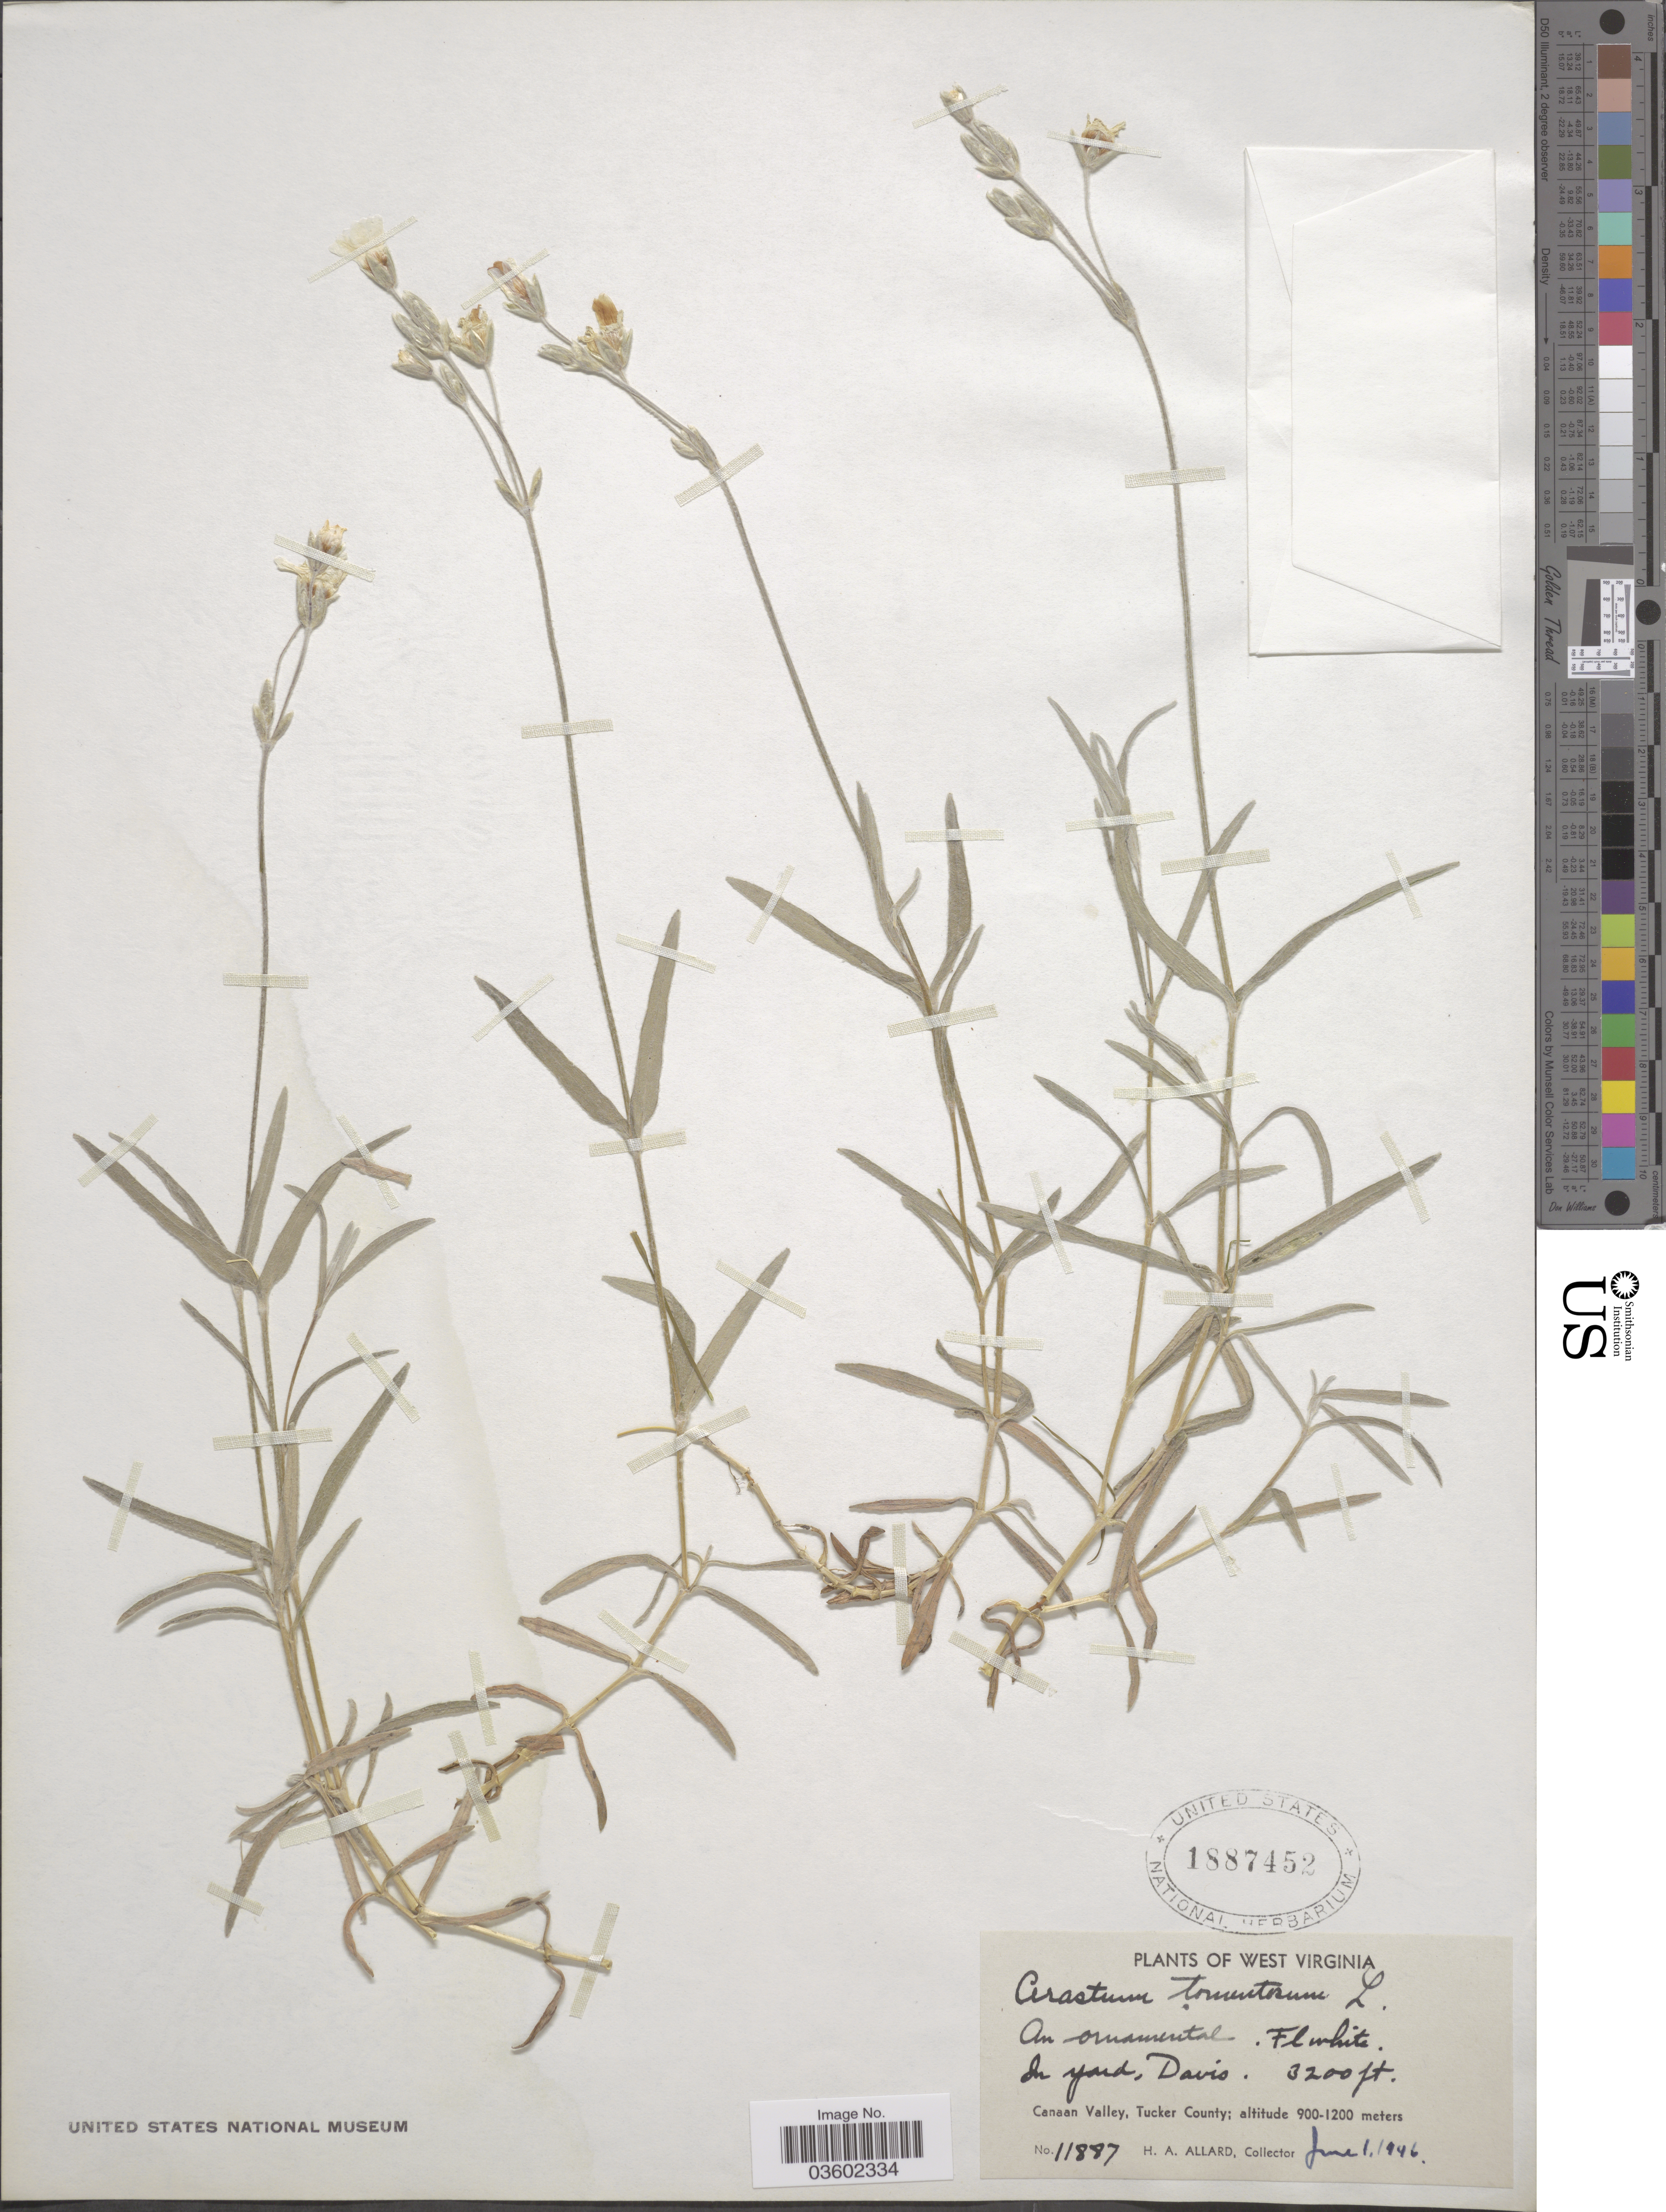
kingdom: Plantae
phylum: Tracheophyta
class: Magnoliopsida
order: Caryophyllales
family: Caryophyllaceae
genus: Cerastium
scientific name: Cerastium tomentosum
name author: L.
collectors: H. A. Allard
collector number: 11887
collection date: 1946-06-01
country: United States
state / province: West Virginia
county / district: Tucker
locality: Canaan Valley, Tucker County.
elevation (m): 900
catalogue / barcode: US 1887452